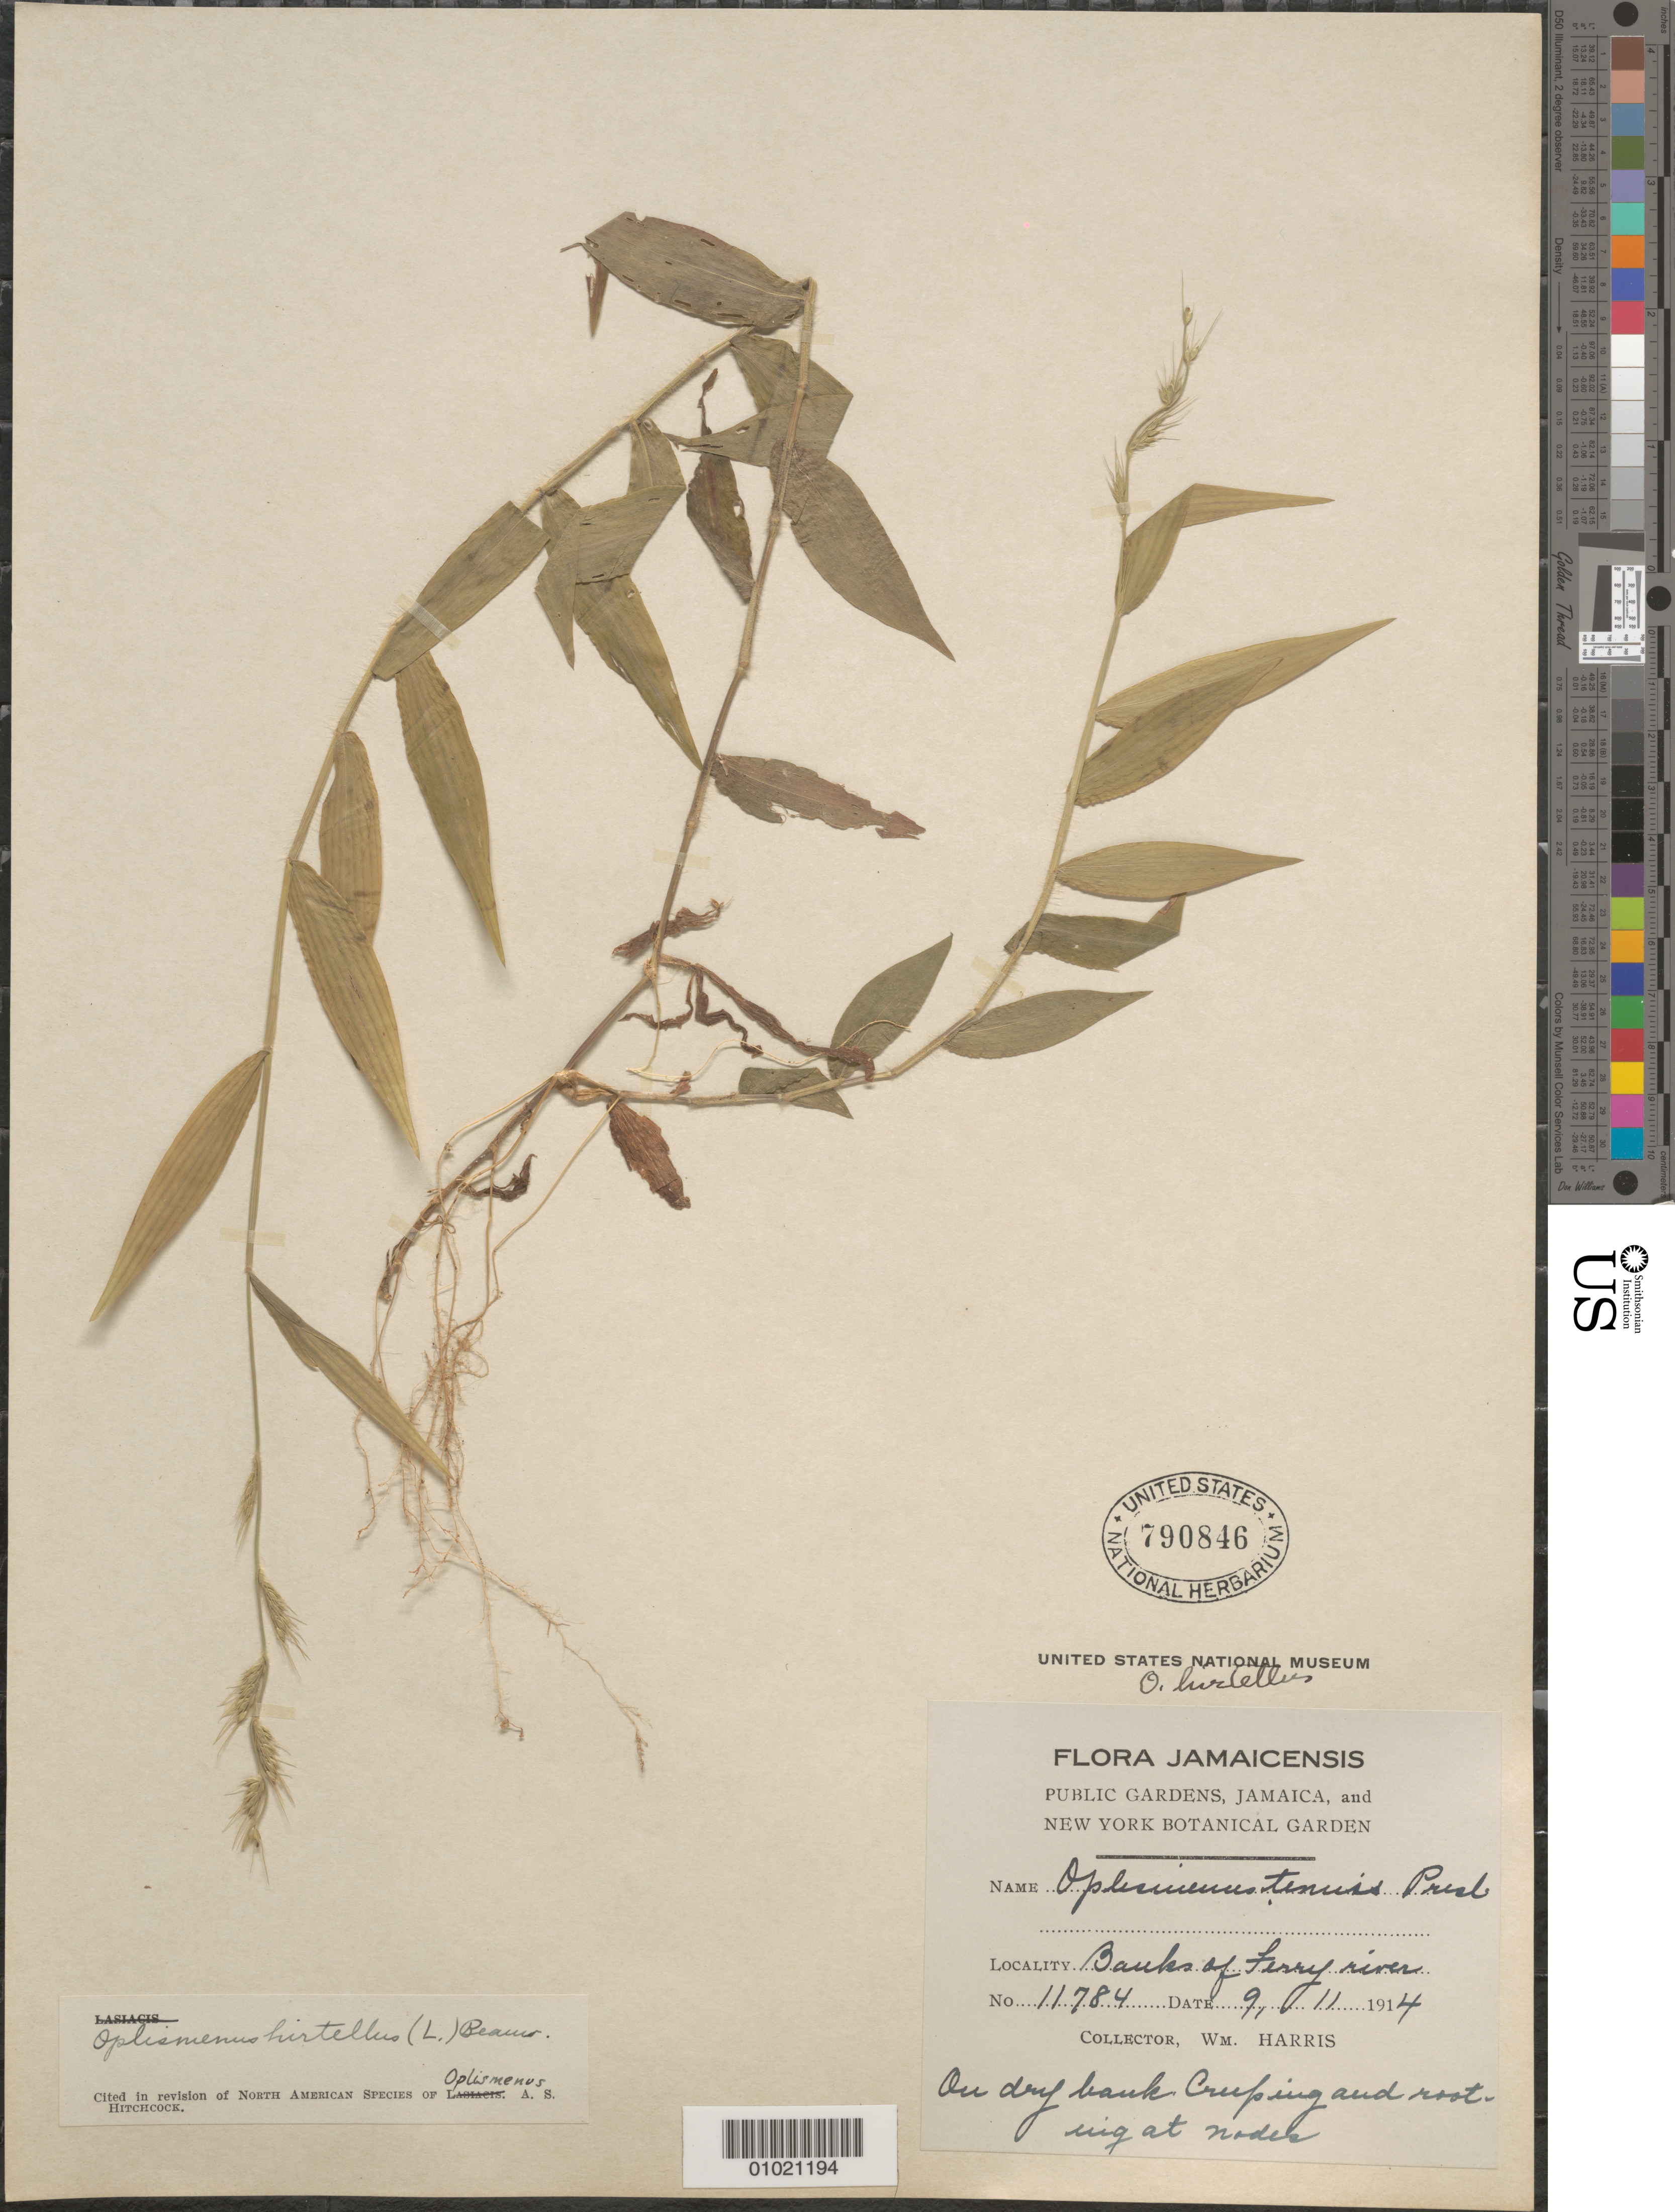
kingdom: Plantae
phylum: Tracheophyta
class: Liliopsida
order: Poales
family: Poaceae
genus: Oplismenus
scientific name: Oplismenus hirtellus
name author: (L.) P. Beauv.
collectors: W. Harris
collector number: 11784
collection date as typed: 09 Nov 1914 or 11 Sep 1914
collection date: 1914-09-11 or 1914-11-09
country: Jamaica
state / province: Kingston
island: Jamaica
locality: Banks of Ferry River.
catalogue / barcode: US 790846